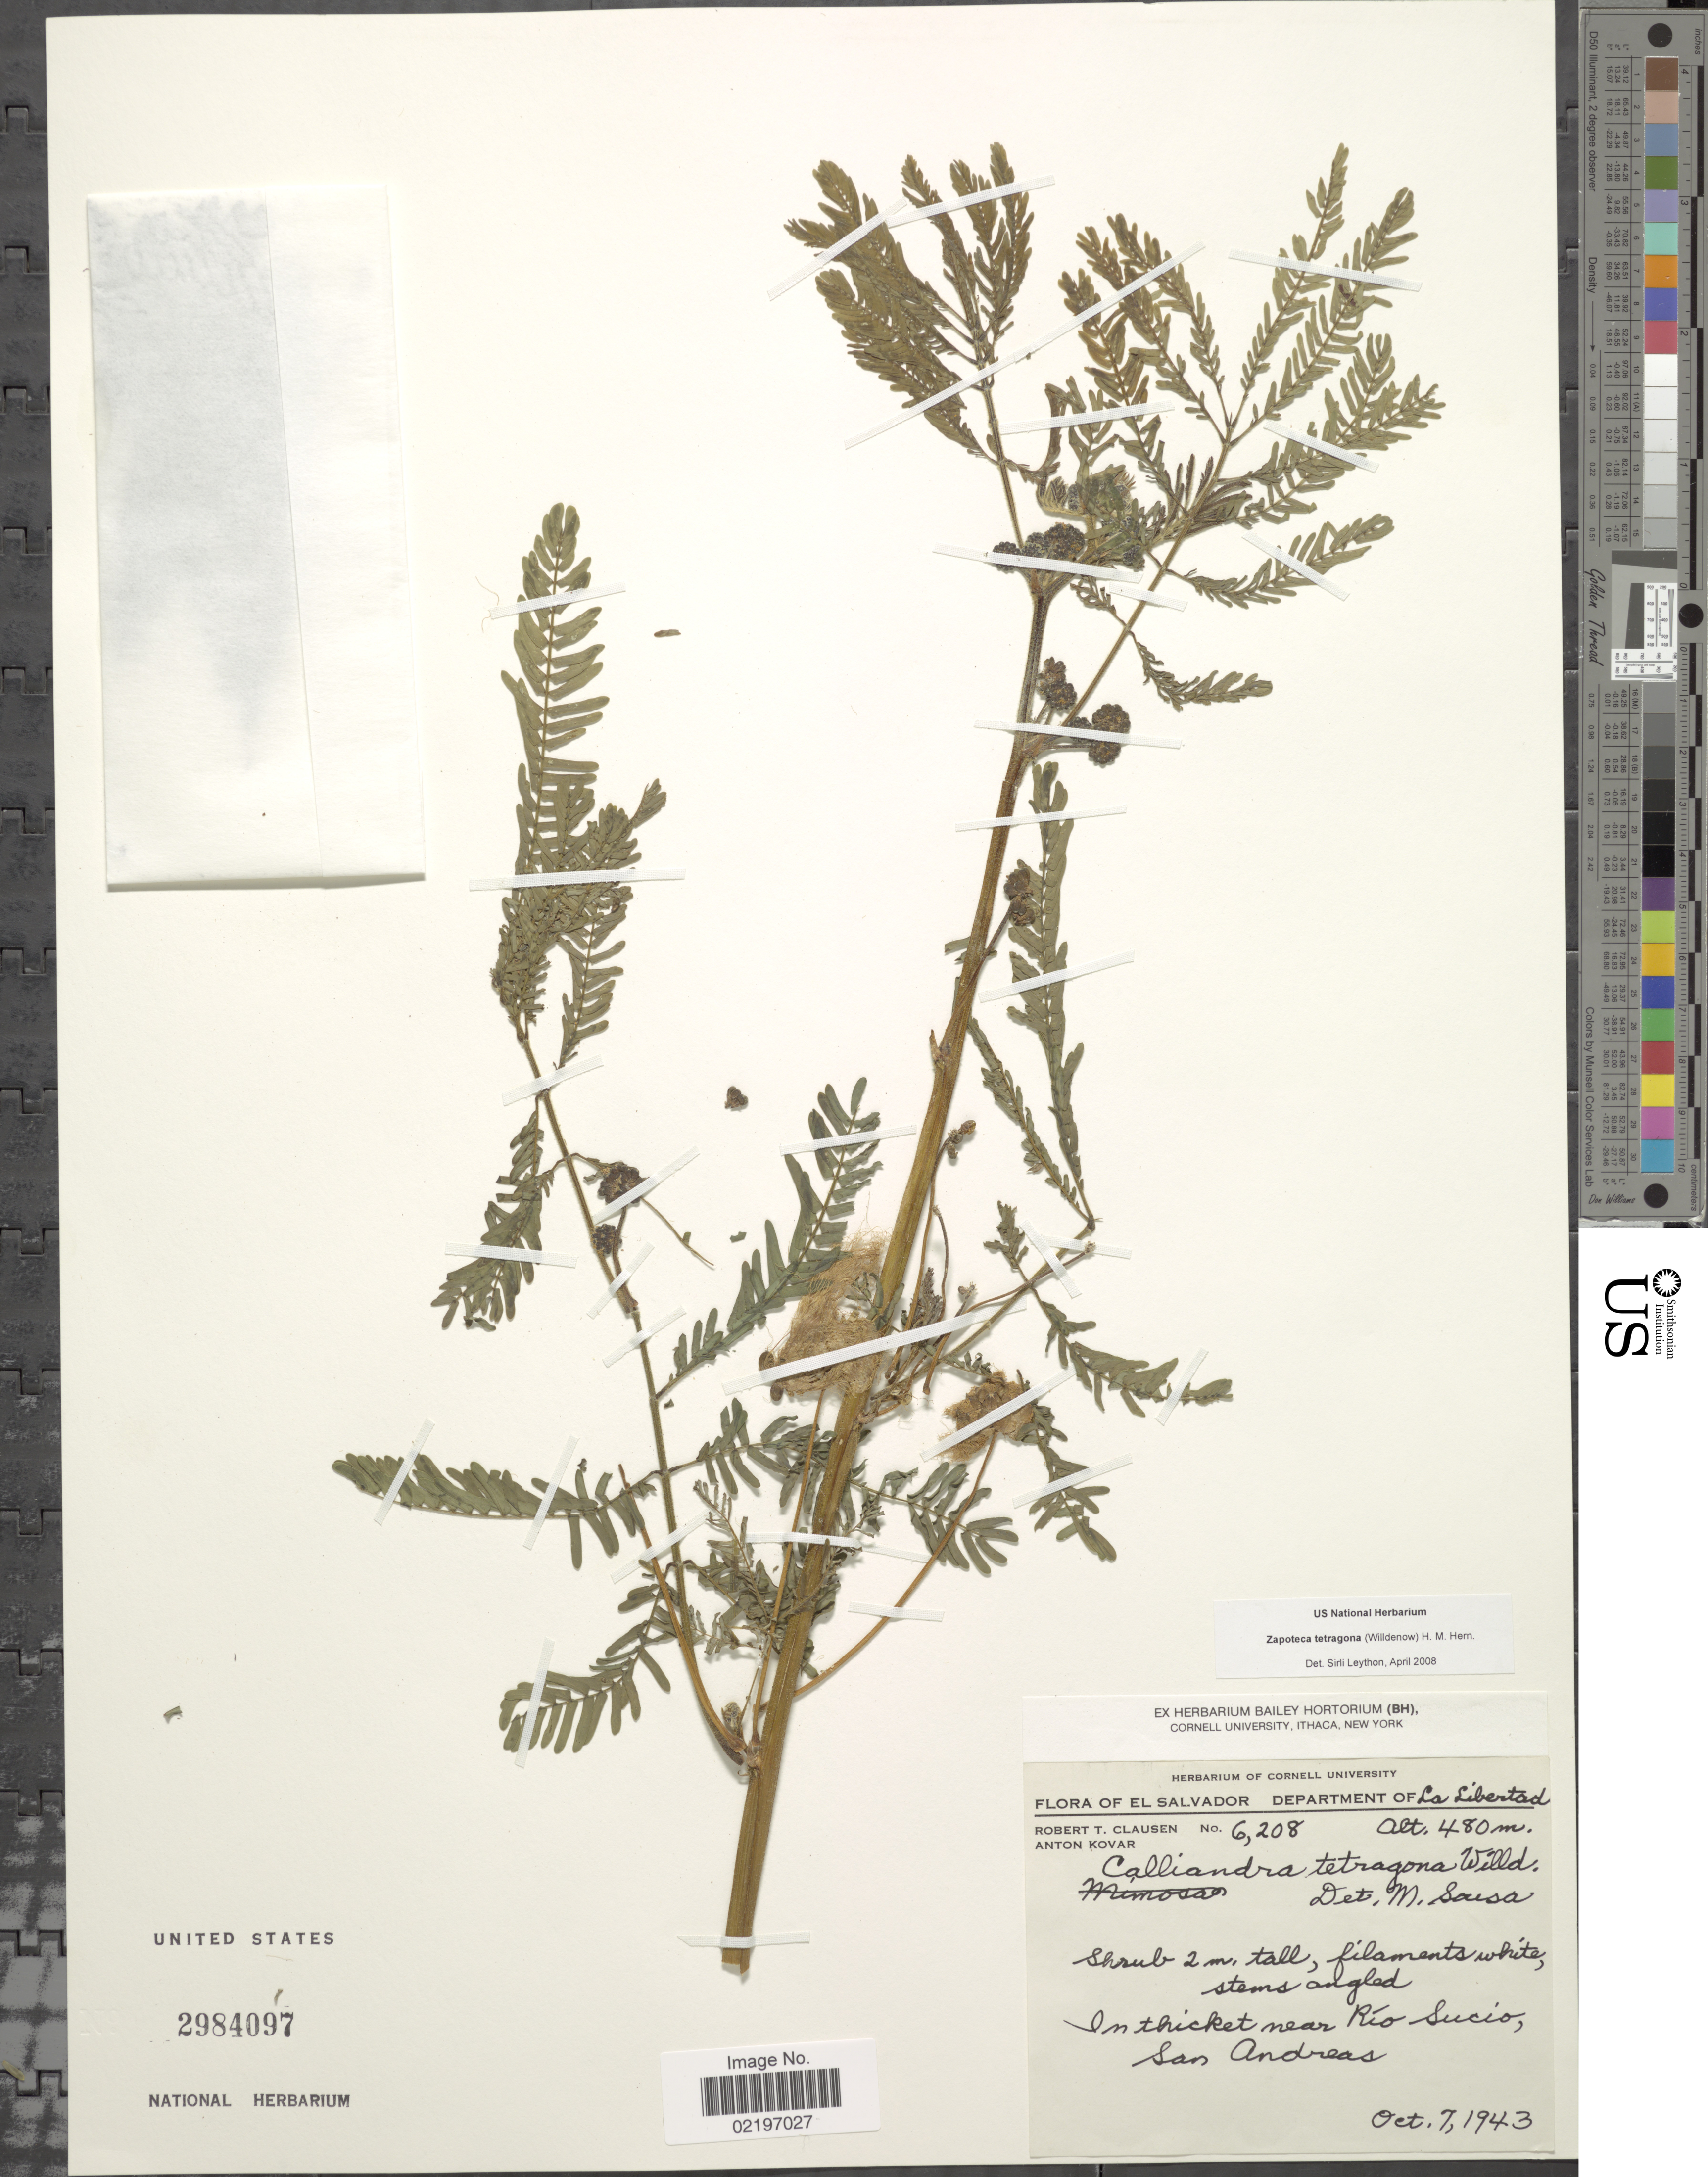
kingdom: Plantae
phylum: Tracheophyta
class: Magnoliopsida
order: Fabales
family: Fabaceae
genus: Zapoteca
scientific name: Zapoteca tetragona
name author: (Willd.) H.M. Hern.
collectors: R. T. Clausen & A. Kovar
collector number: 6208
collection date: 1943-10-07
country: El Salvador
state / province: La Libertad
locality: Near Rio Sucio, San Andreas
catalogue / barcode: US 2984097